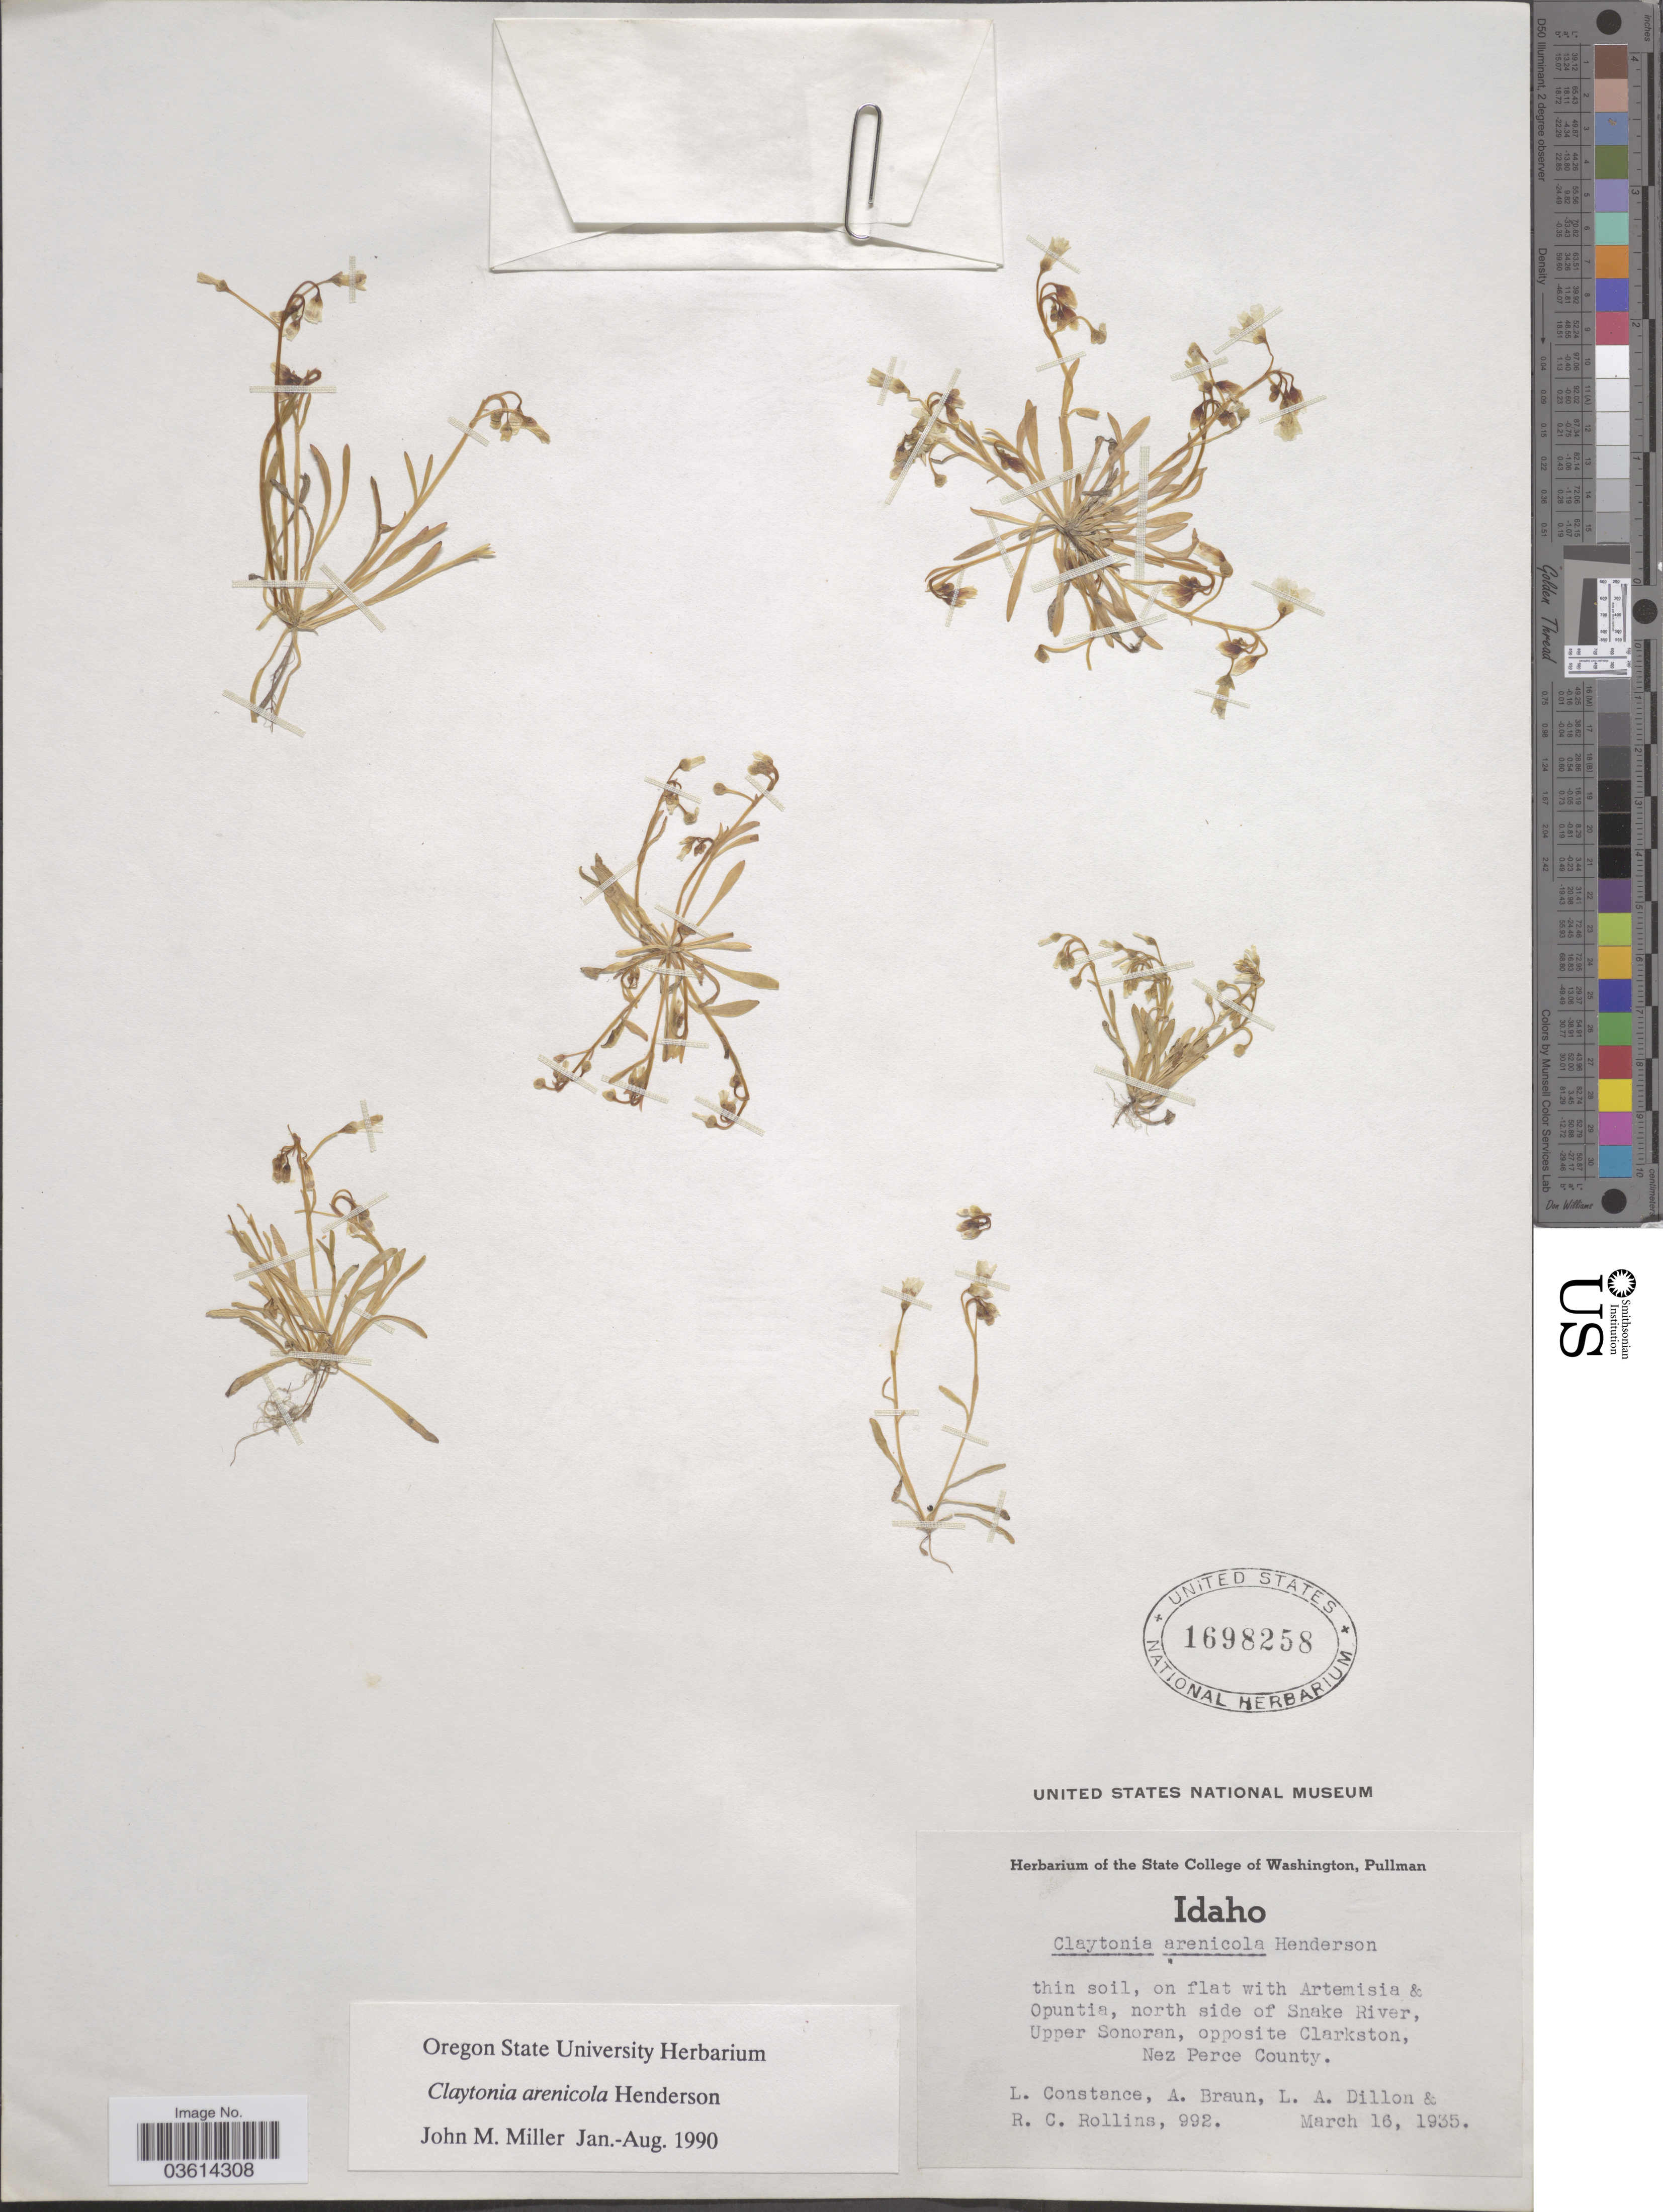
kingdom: Plantae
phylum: Tracheophyta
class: Magnoliopsida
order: Caryophyllales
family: Montiaceae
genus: Claytonia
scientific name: Claytonia arenicola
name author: L.F. Hend.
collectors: L. Constance, A. Braun, L. Dillon & R. C. Rollins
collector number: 992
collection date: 1935-03-16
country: United States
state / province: Idaho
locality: North side of Snake River, Upper Sonoran, opposite Clarkston, Nez Perce County.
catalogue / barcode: US 1698258